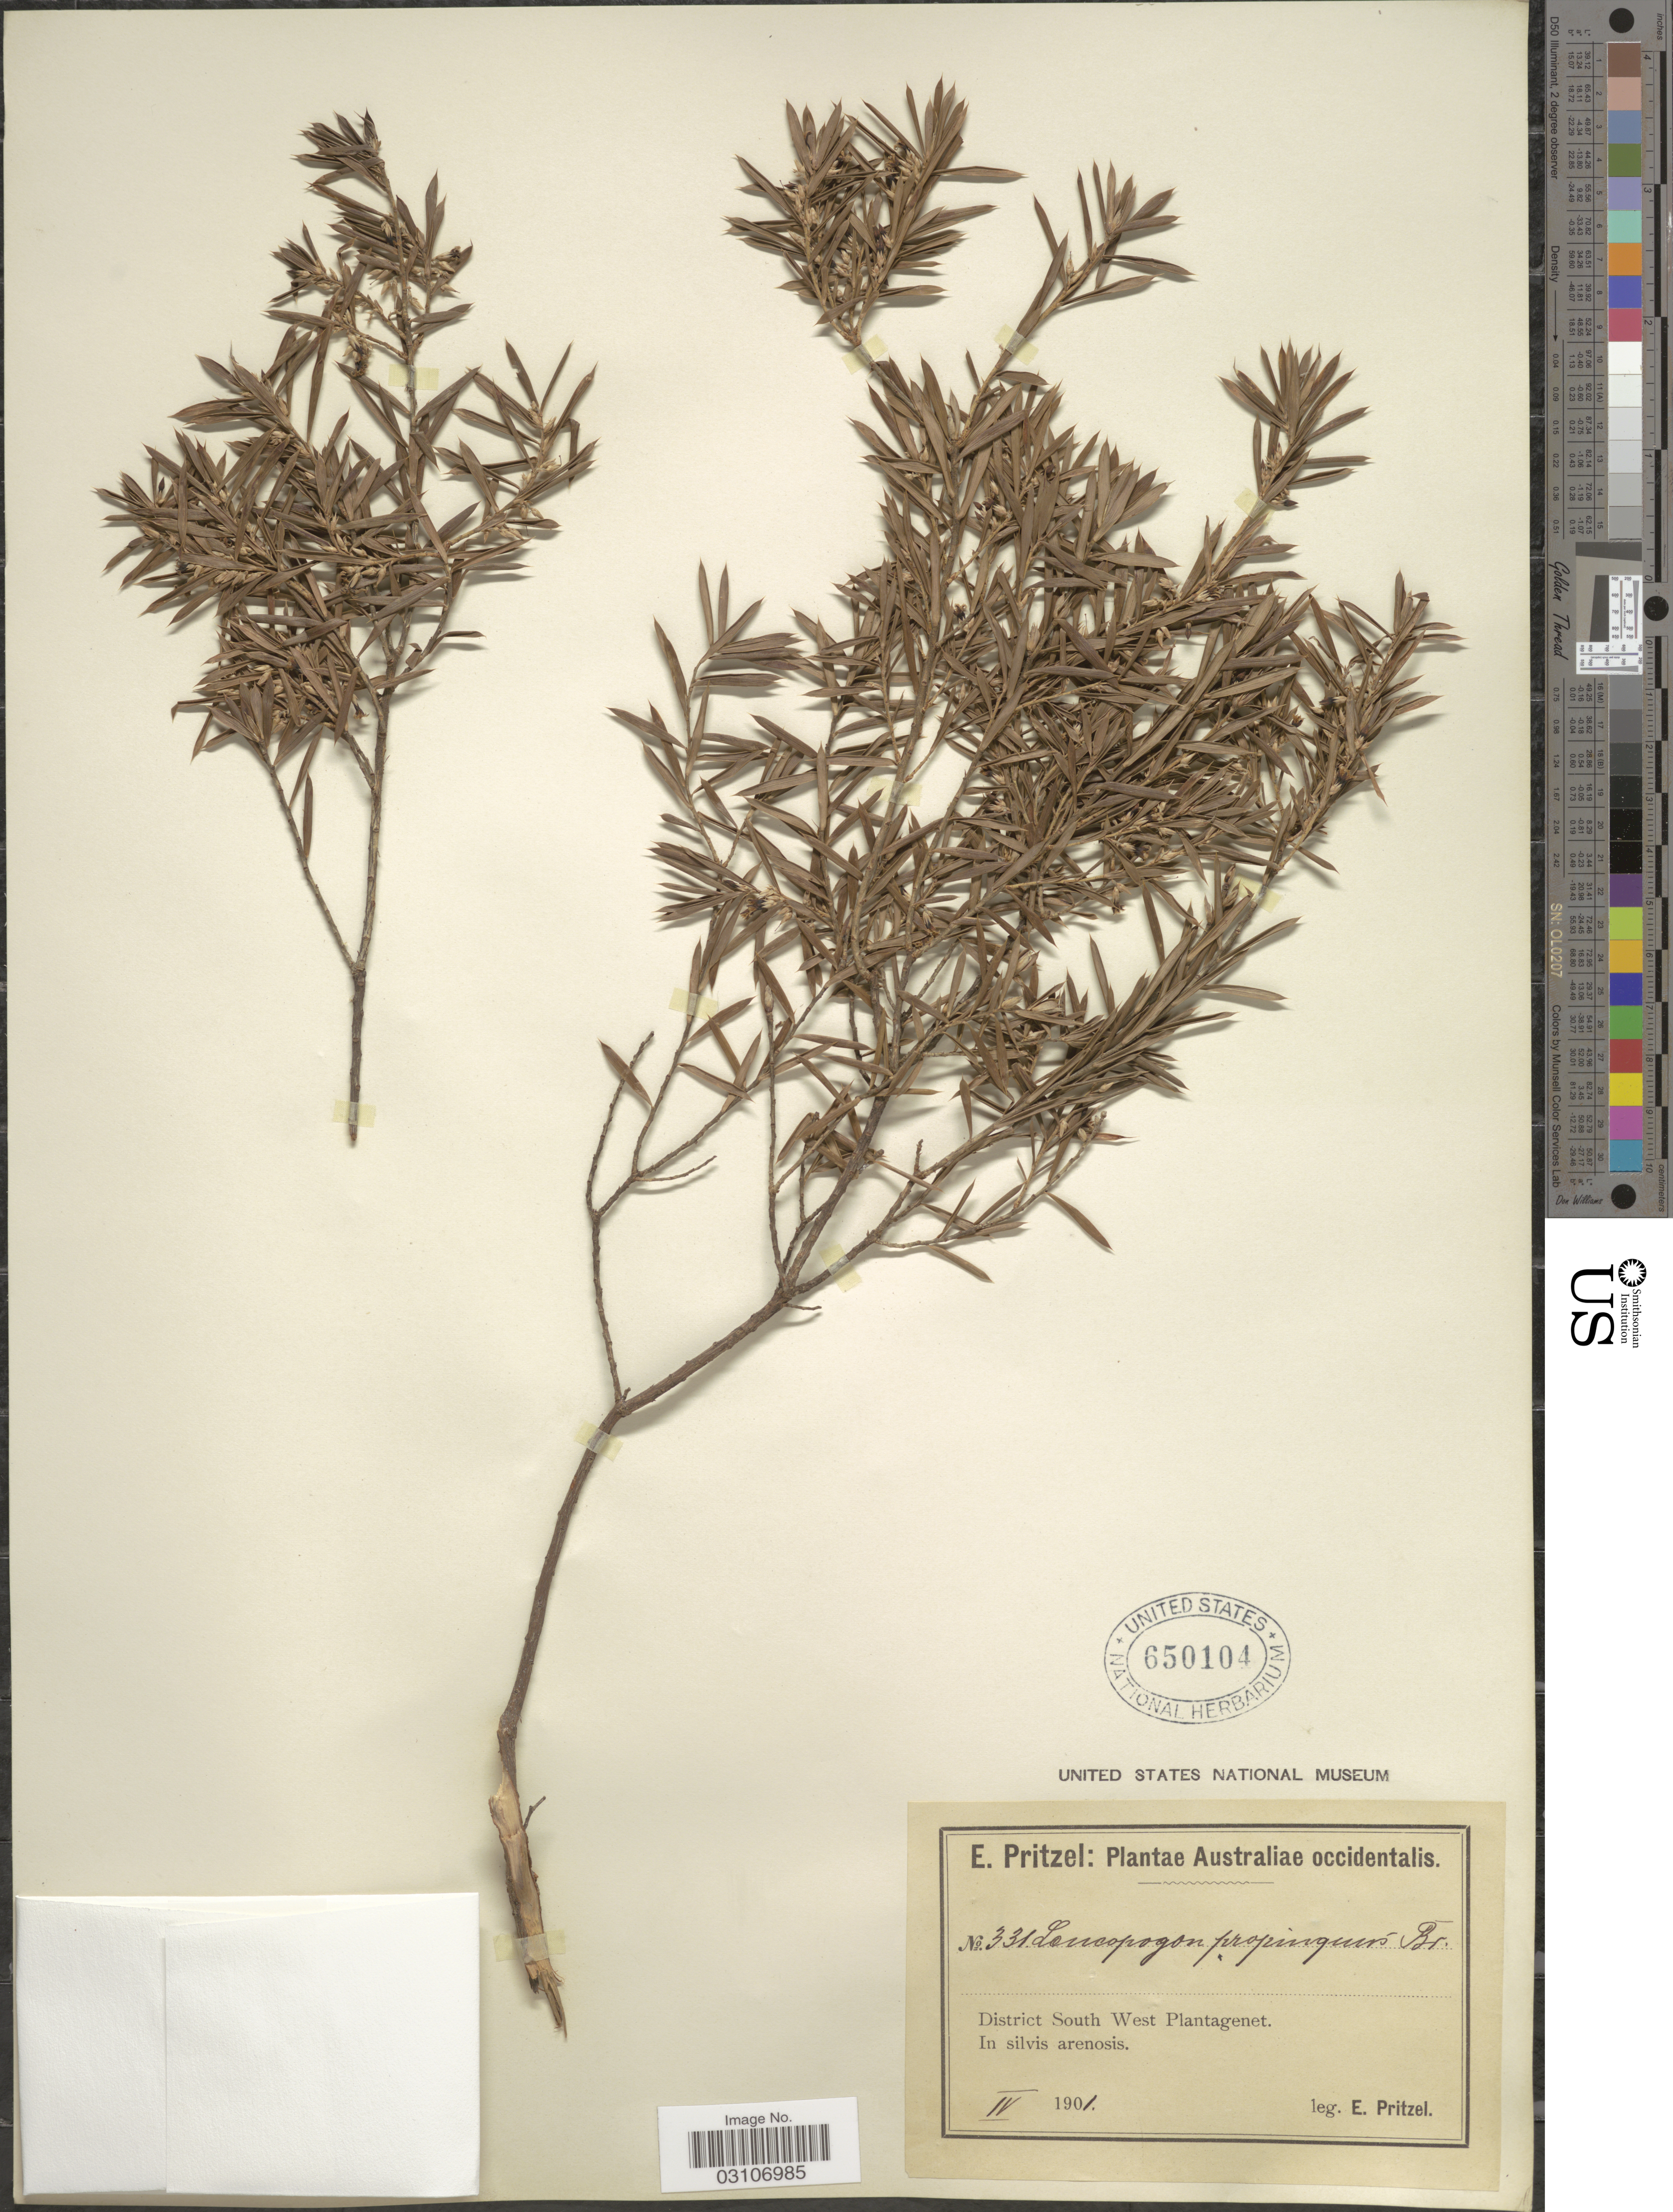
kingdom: Plantae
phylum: Tracheophyta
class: Magnoliopsida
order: Ericales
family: Ericaceae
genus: Leucopogon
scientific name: Leucopogon propinquus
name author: R. Br.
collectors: E. G. Pritzel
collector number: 331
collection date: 1901-04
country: Australia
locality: Australiae occidentalis. District South West Plantagenet. In silvis arenosis.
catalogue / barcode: US 650104